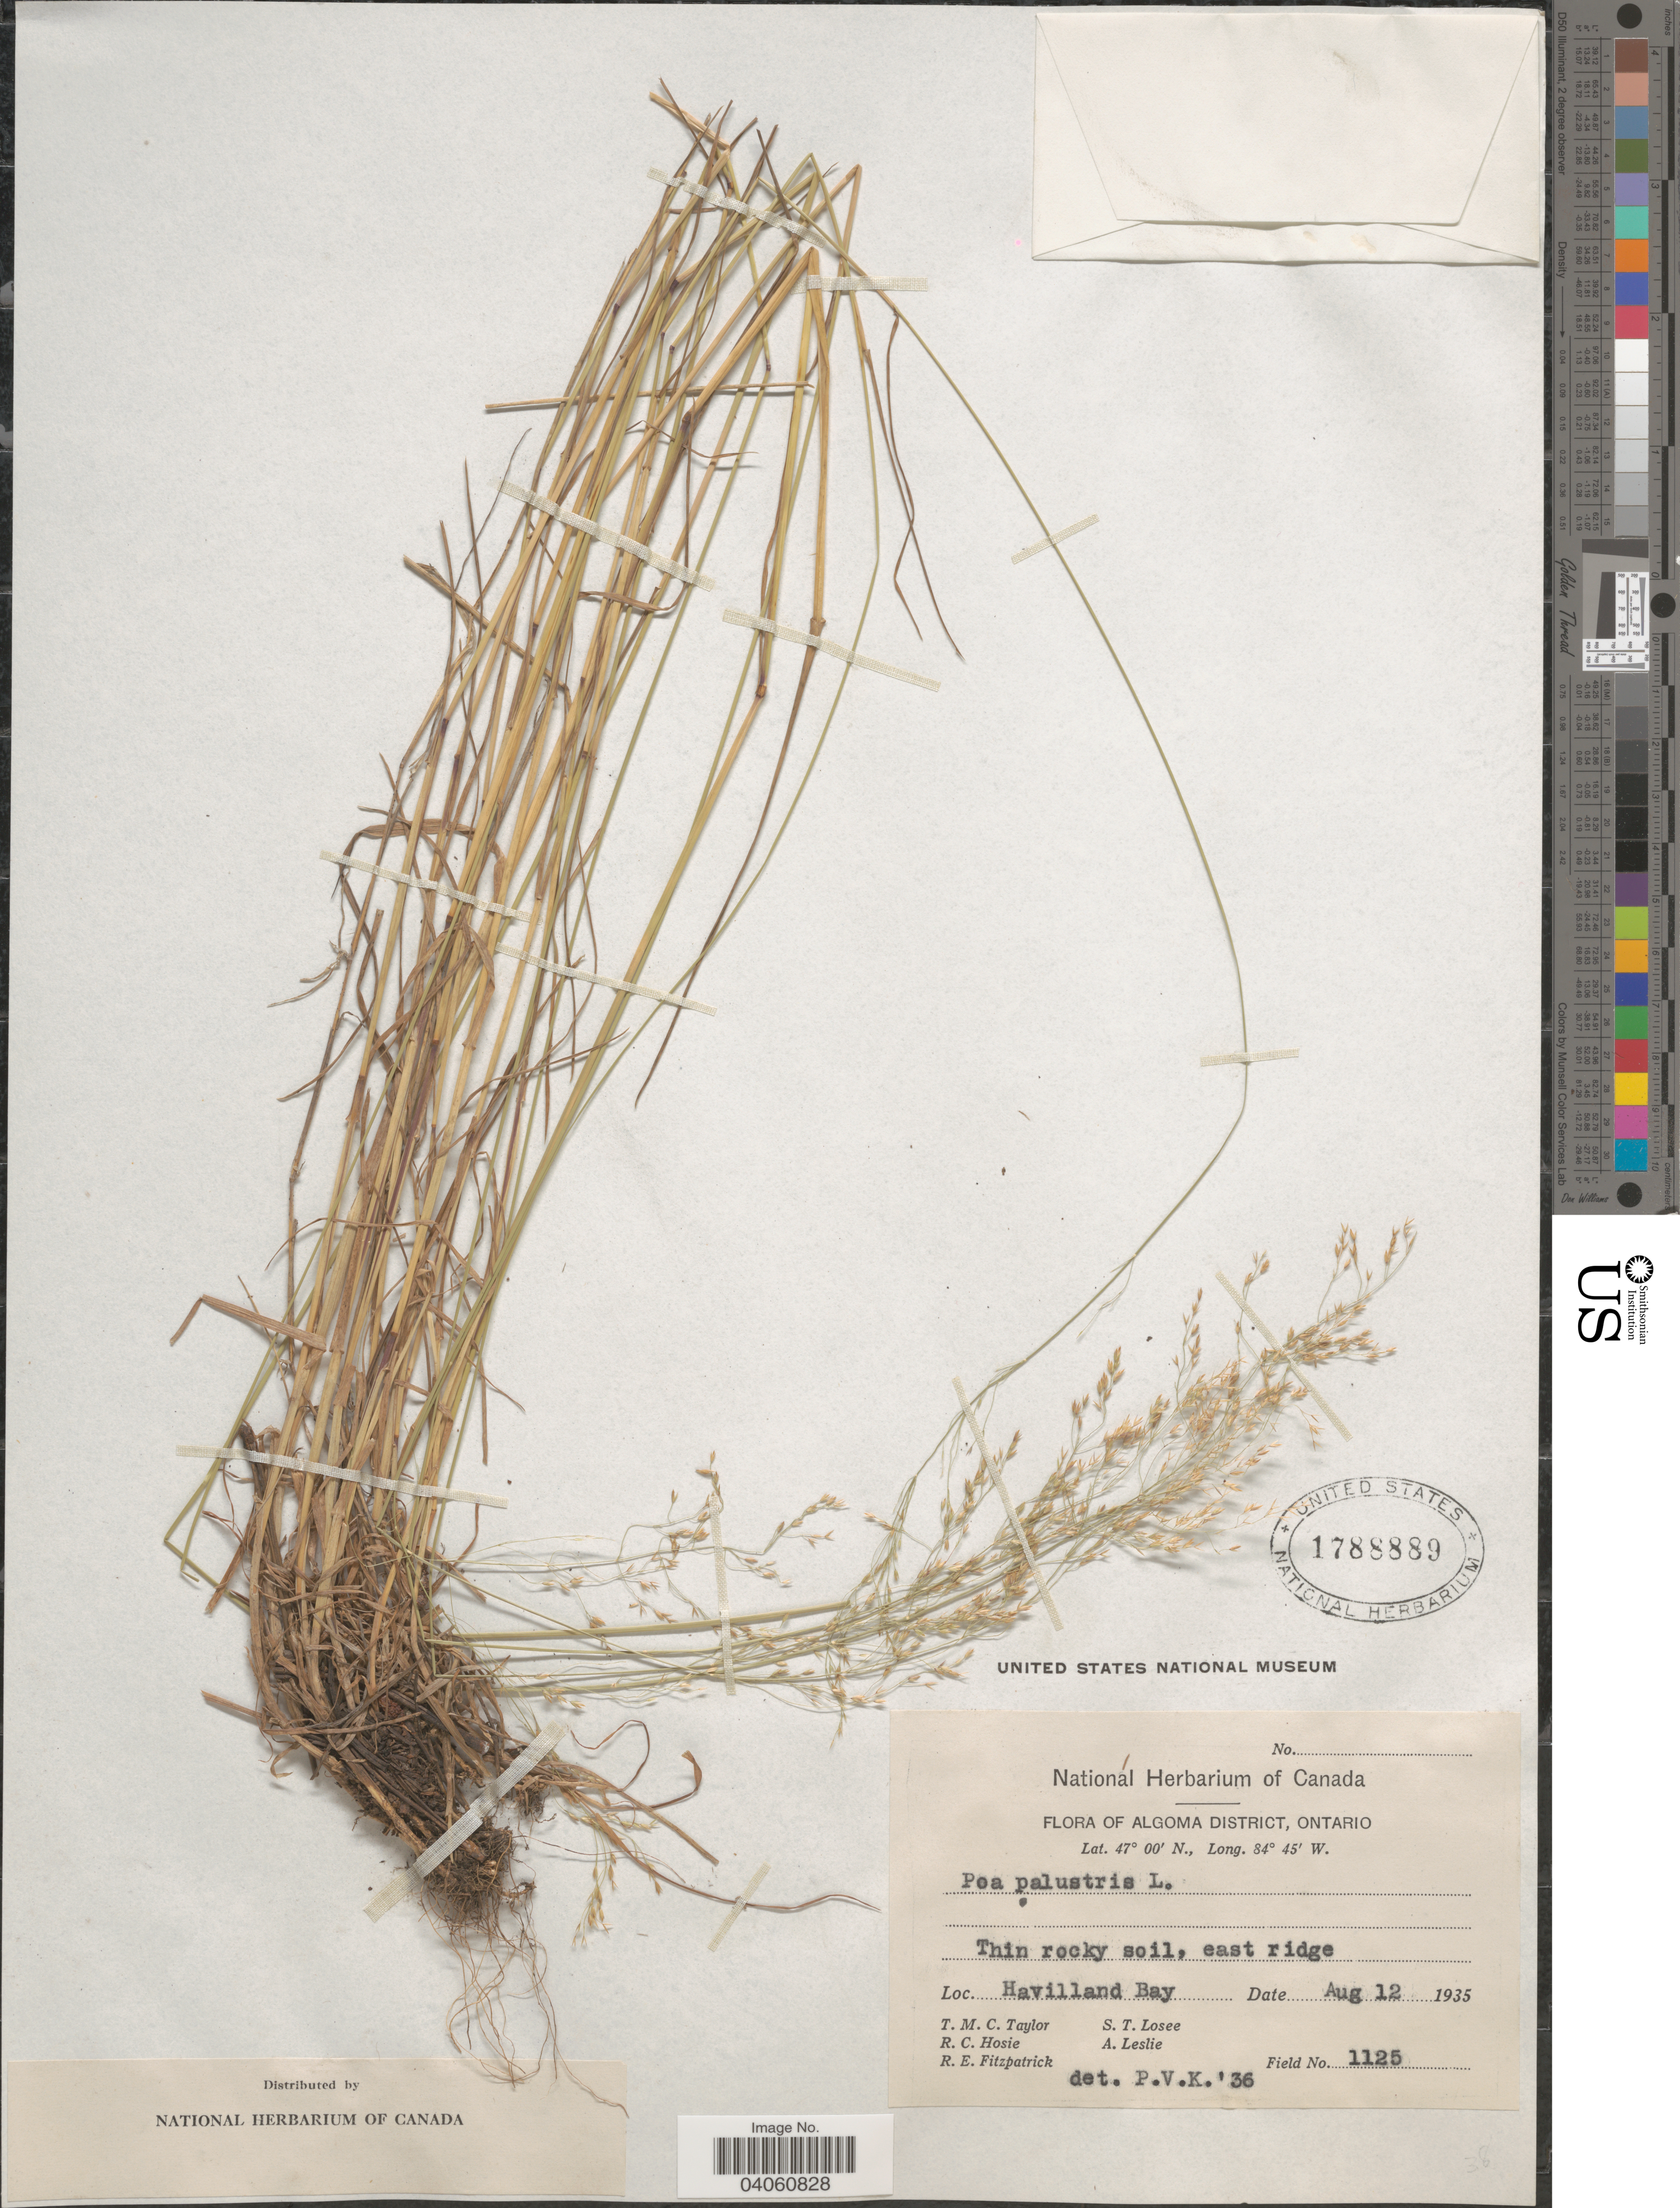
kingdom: Plantae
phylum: Tracheophyta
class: Liliopsida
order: Poales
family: Poaceae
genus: Poa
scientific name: Poa palustris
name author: L.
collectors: T. M. C. Taylor, R. Hosie, R. Fitzpatrick, S. Losee & A. Leslie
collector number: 1125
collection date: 1935-08-12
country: Canada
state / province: Ontario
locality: Algoma District. Havilland Bay.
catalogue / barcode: US 1788889